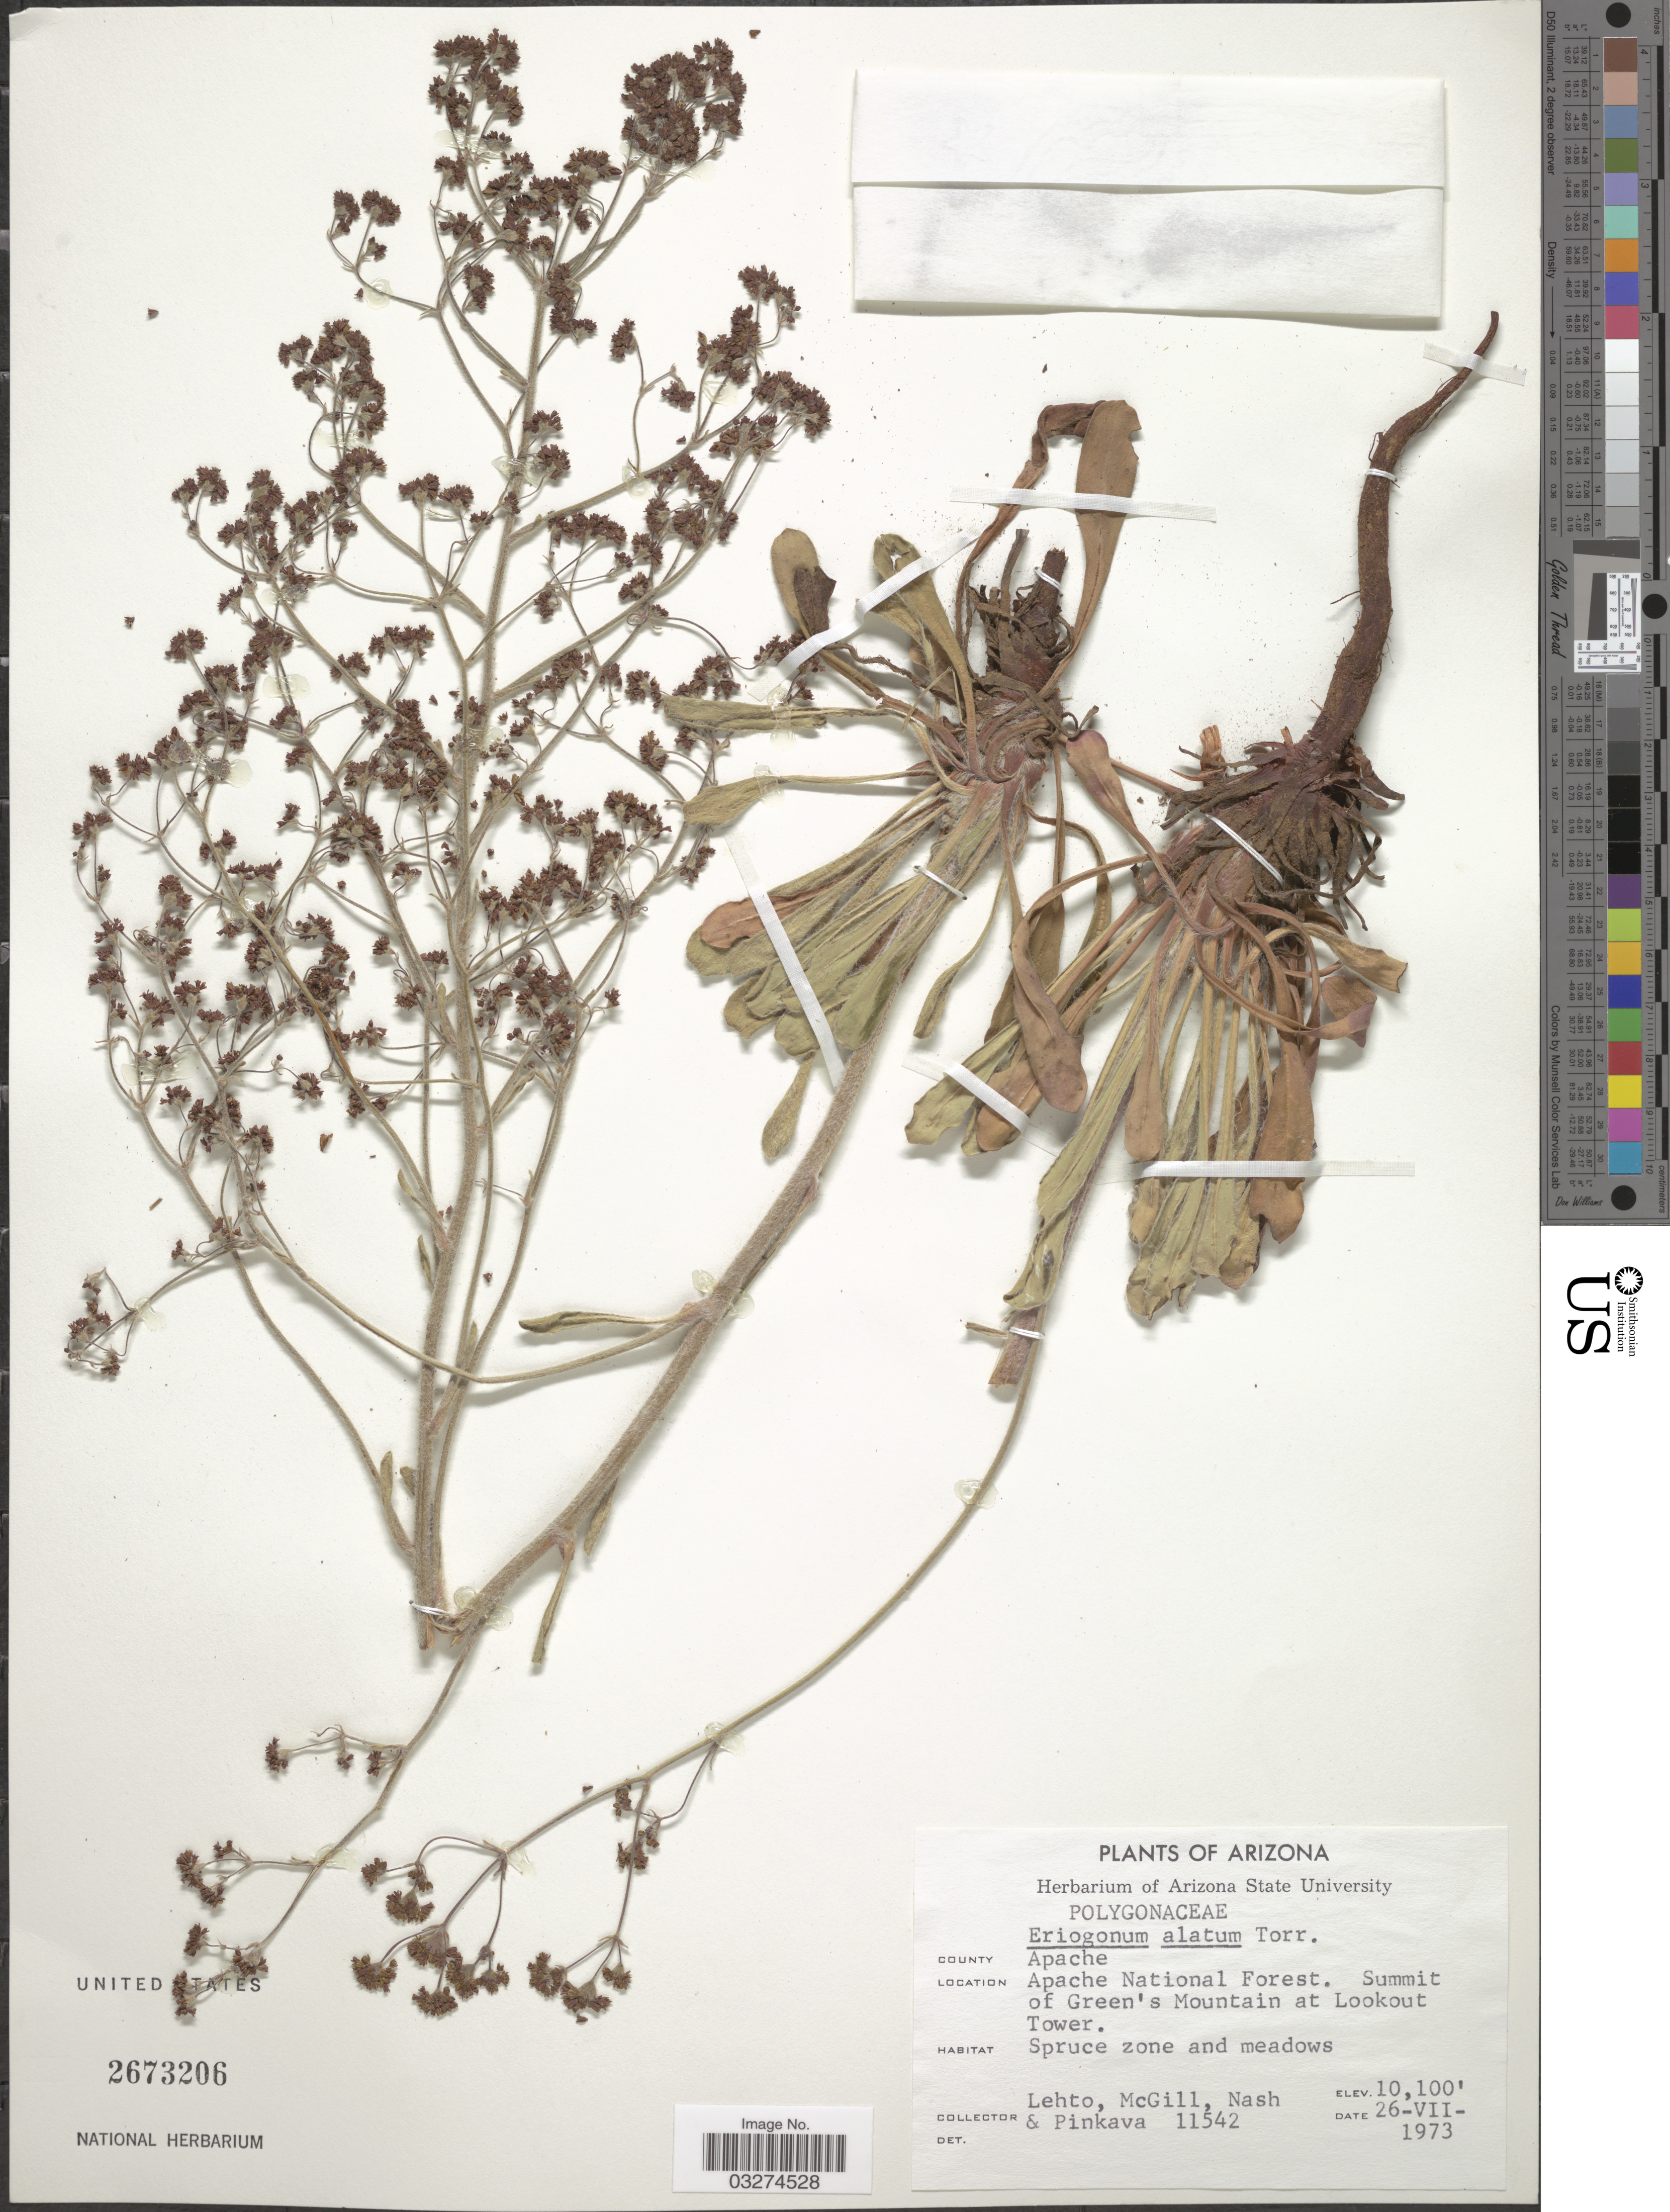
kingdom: Plantae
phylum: Tracheophyta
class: Magnoliopsida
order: Caryophyllales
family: Polygonaceae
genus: Eriogonum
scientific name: Eriogonum alatum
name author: Torr.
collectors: -. Lehto, -. McGill, -- Nash & -. Pinkava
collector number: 11542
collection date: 1973-07-26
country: United States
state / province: Arizona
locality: Apache National Forest. Summit of Green's Mountain at Lookout Tower.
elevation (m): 3078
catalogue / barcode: US 2673206